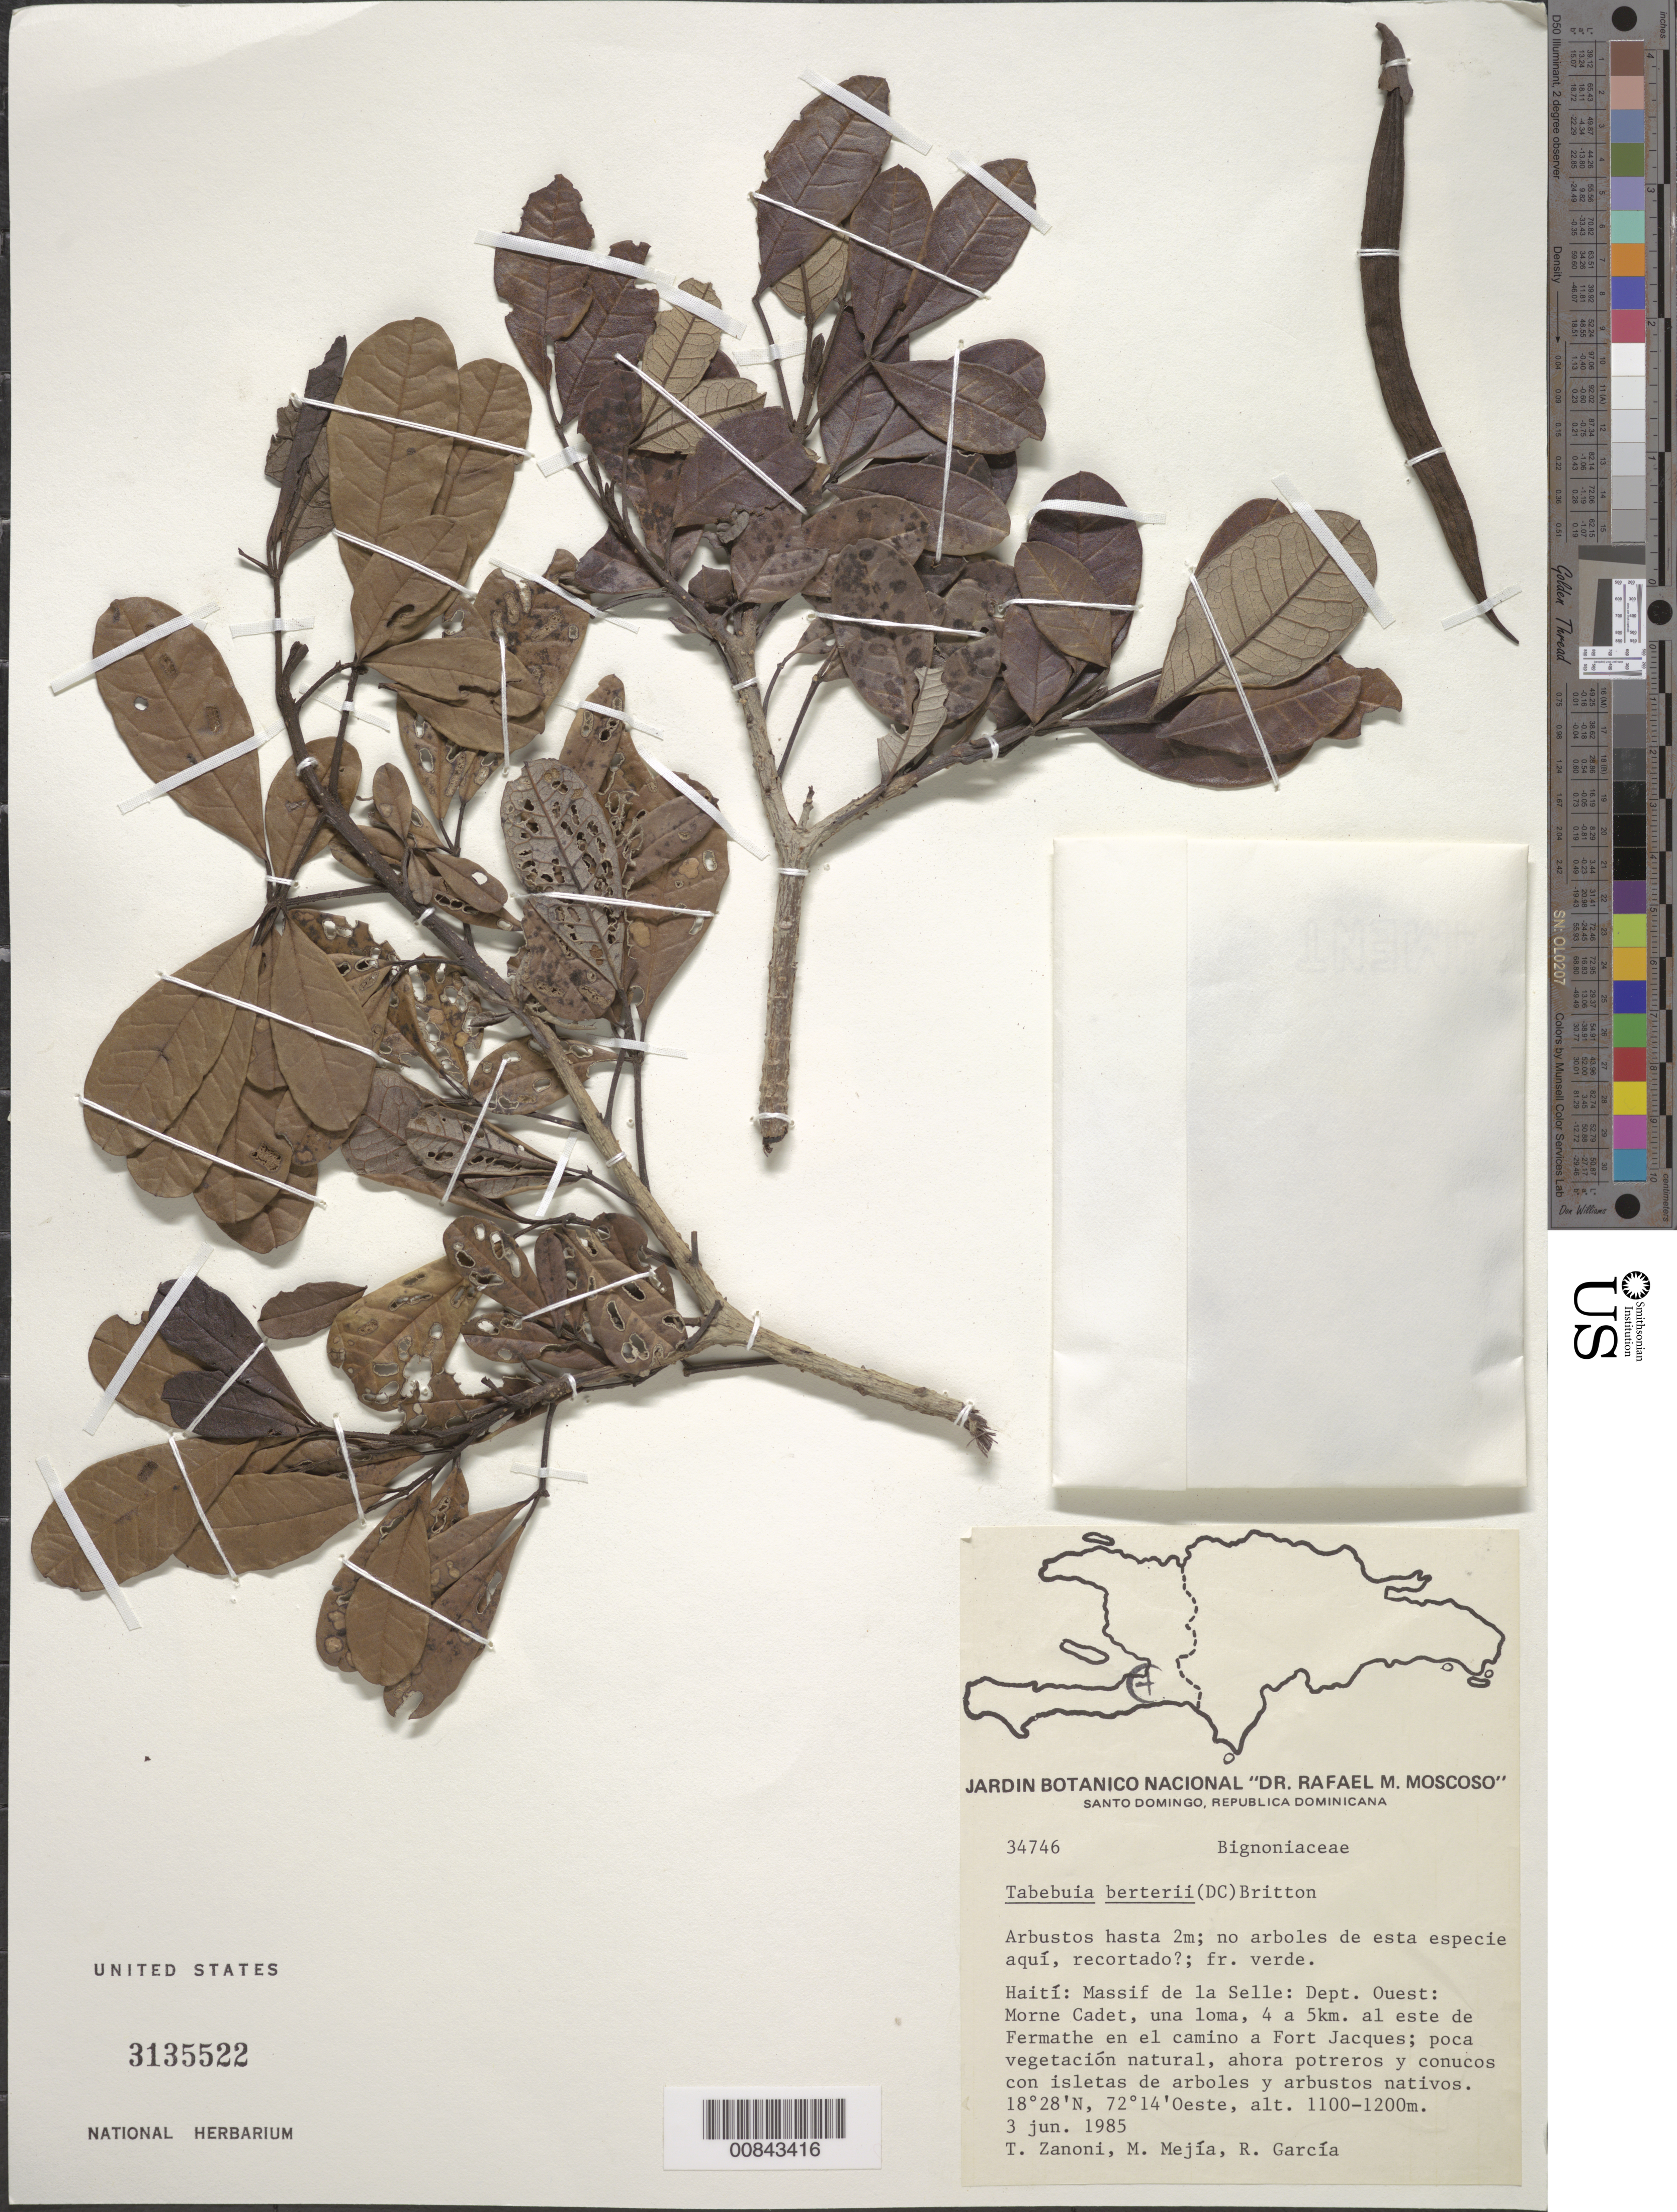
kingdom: Plantae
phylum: Tracheophyta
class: Magnoliopsida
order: Lamiales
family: Bignoniaceae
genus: Tabebuia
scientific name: Tabebuia berteroi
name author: (DC.) Britton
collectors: T. A. Zanoni, M. Mejia & R. G. García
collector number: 34746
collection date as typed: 03 Jun 1985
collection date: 1985-06-03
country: Haiti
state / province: Ouest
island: Hispaniola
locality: Massif de la Selle, Morne Cadet, una loma, 4 a 5 km al este de Fermathe en el camino a Fort Jacques.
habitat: Poca vegetacion natural, ahora potreros y conucos con isletas de arboles y arbustos nativos.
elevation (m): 1100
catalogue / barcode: US 3135522